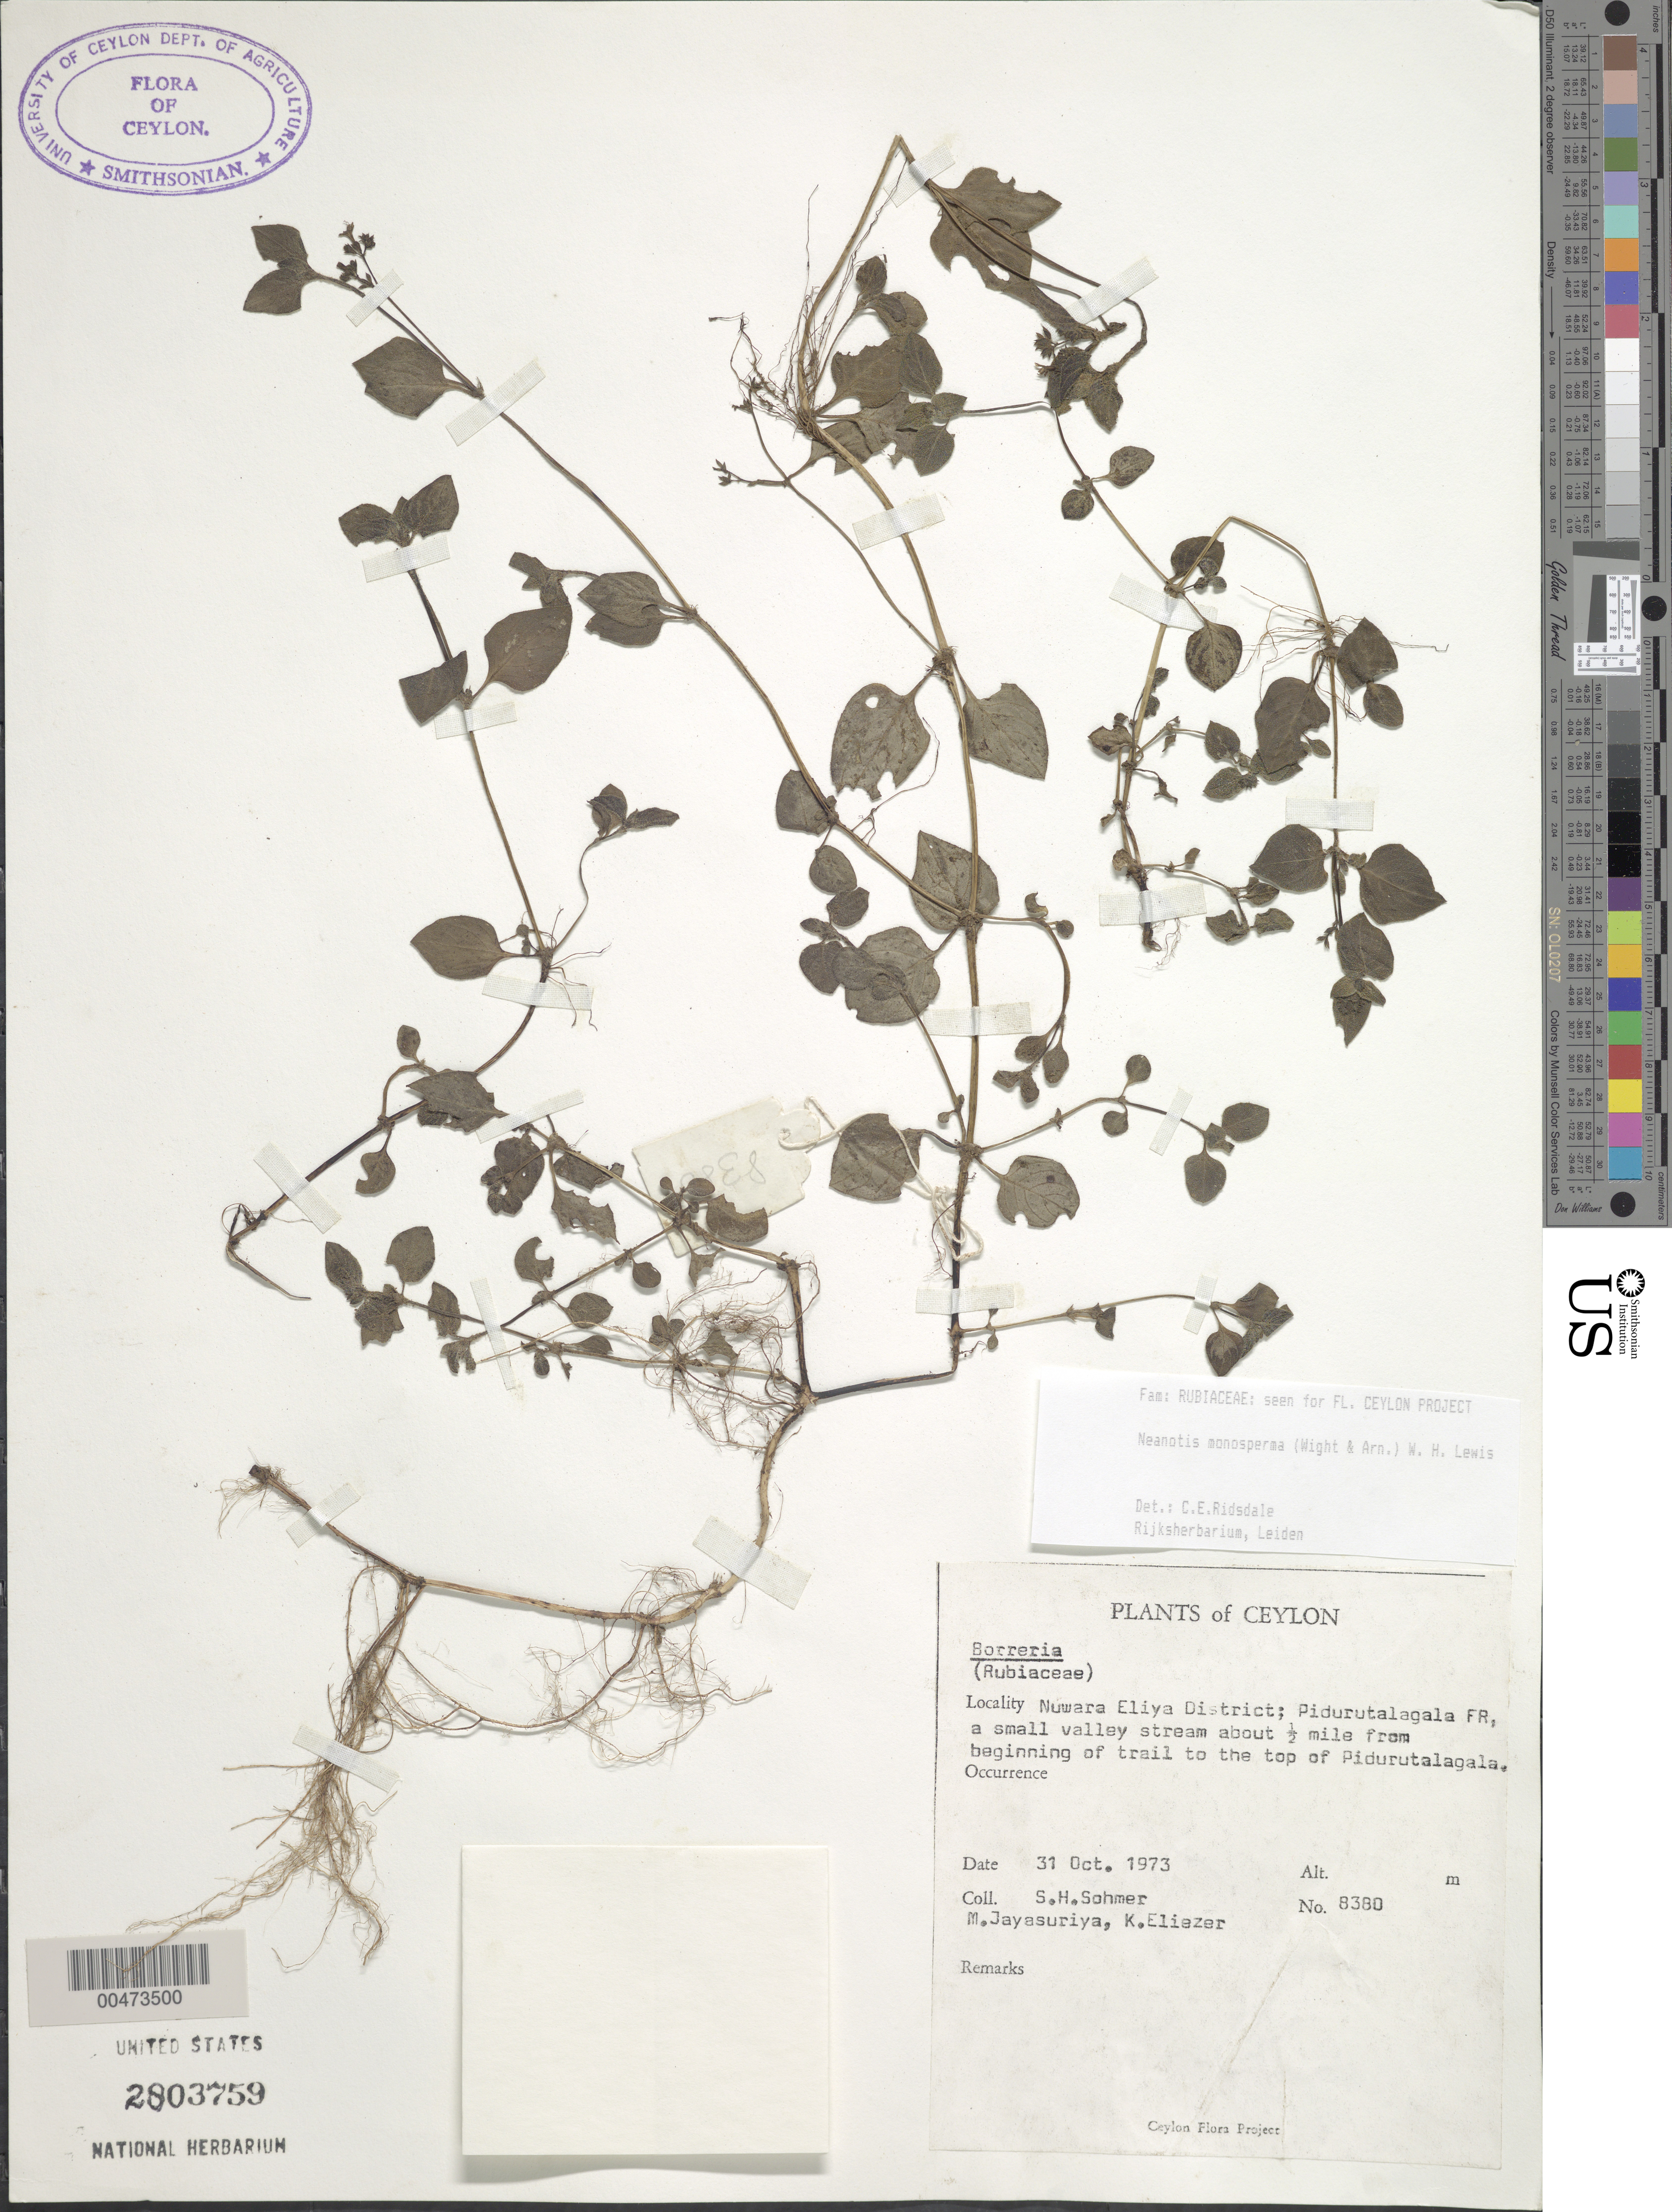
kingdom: Plantae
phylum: Tracheophyta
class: Magnoliopsida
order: Gentianales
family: Rubiaceae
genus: Neanotis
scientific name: Neanotis monosperma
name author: (Wight & Arn.) W.H. Lewis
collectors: S. H. Sohmer, A. H. Jayasuriya & K. Eliezer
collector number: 8380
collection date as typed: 31 Oct 1973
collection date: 1973-10-31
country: Sri Lanka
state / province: Central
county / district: Nuwara Eliya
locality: Pidurutalagala FR, about 0.5 mi from beginning of trail to the top of Pidurutalagala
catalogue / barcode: US 2803759